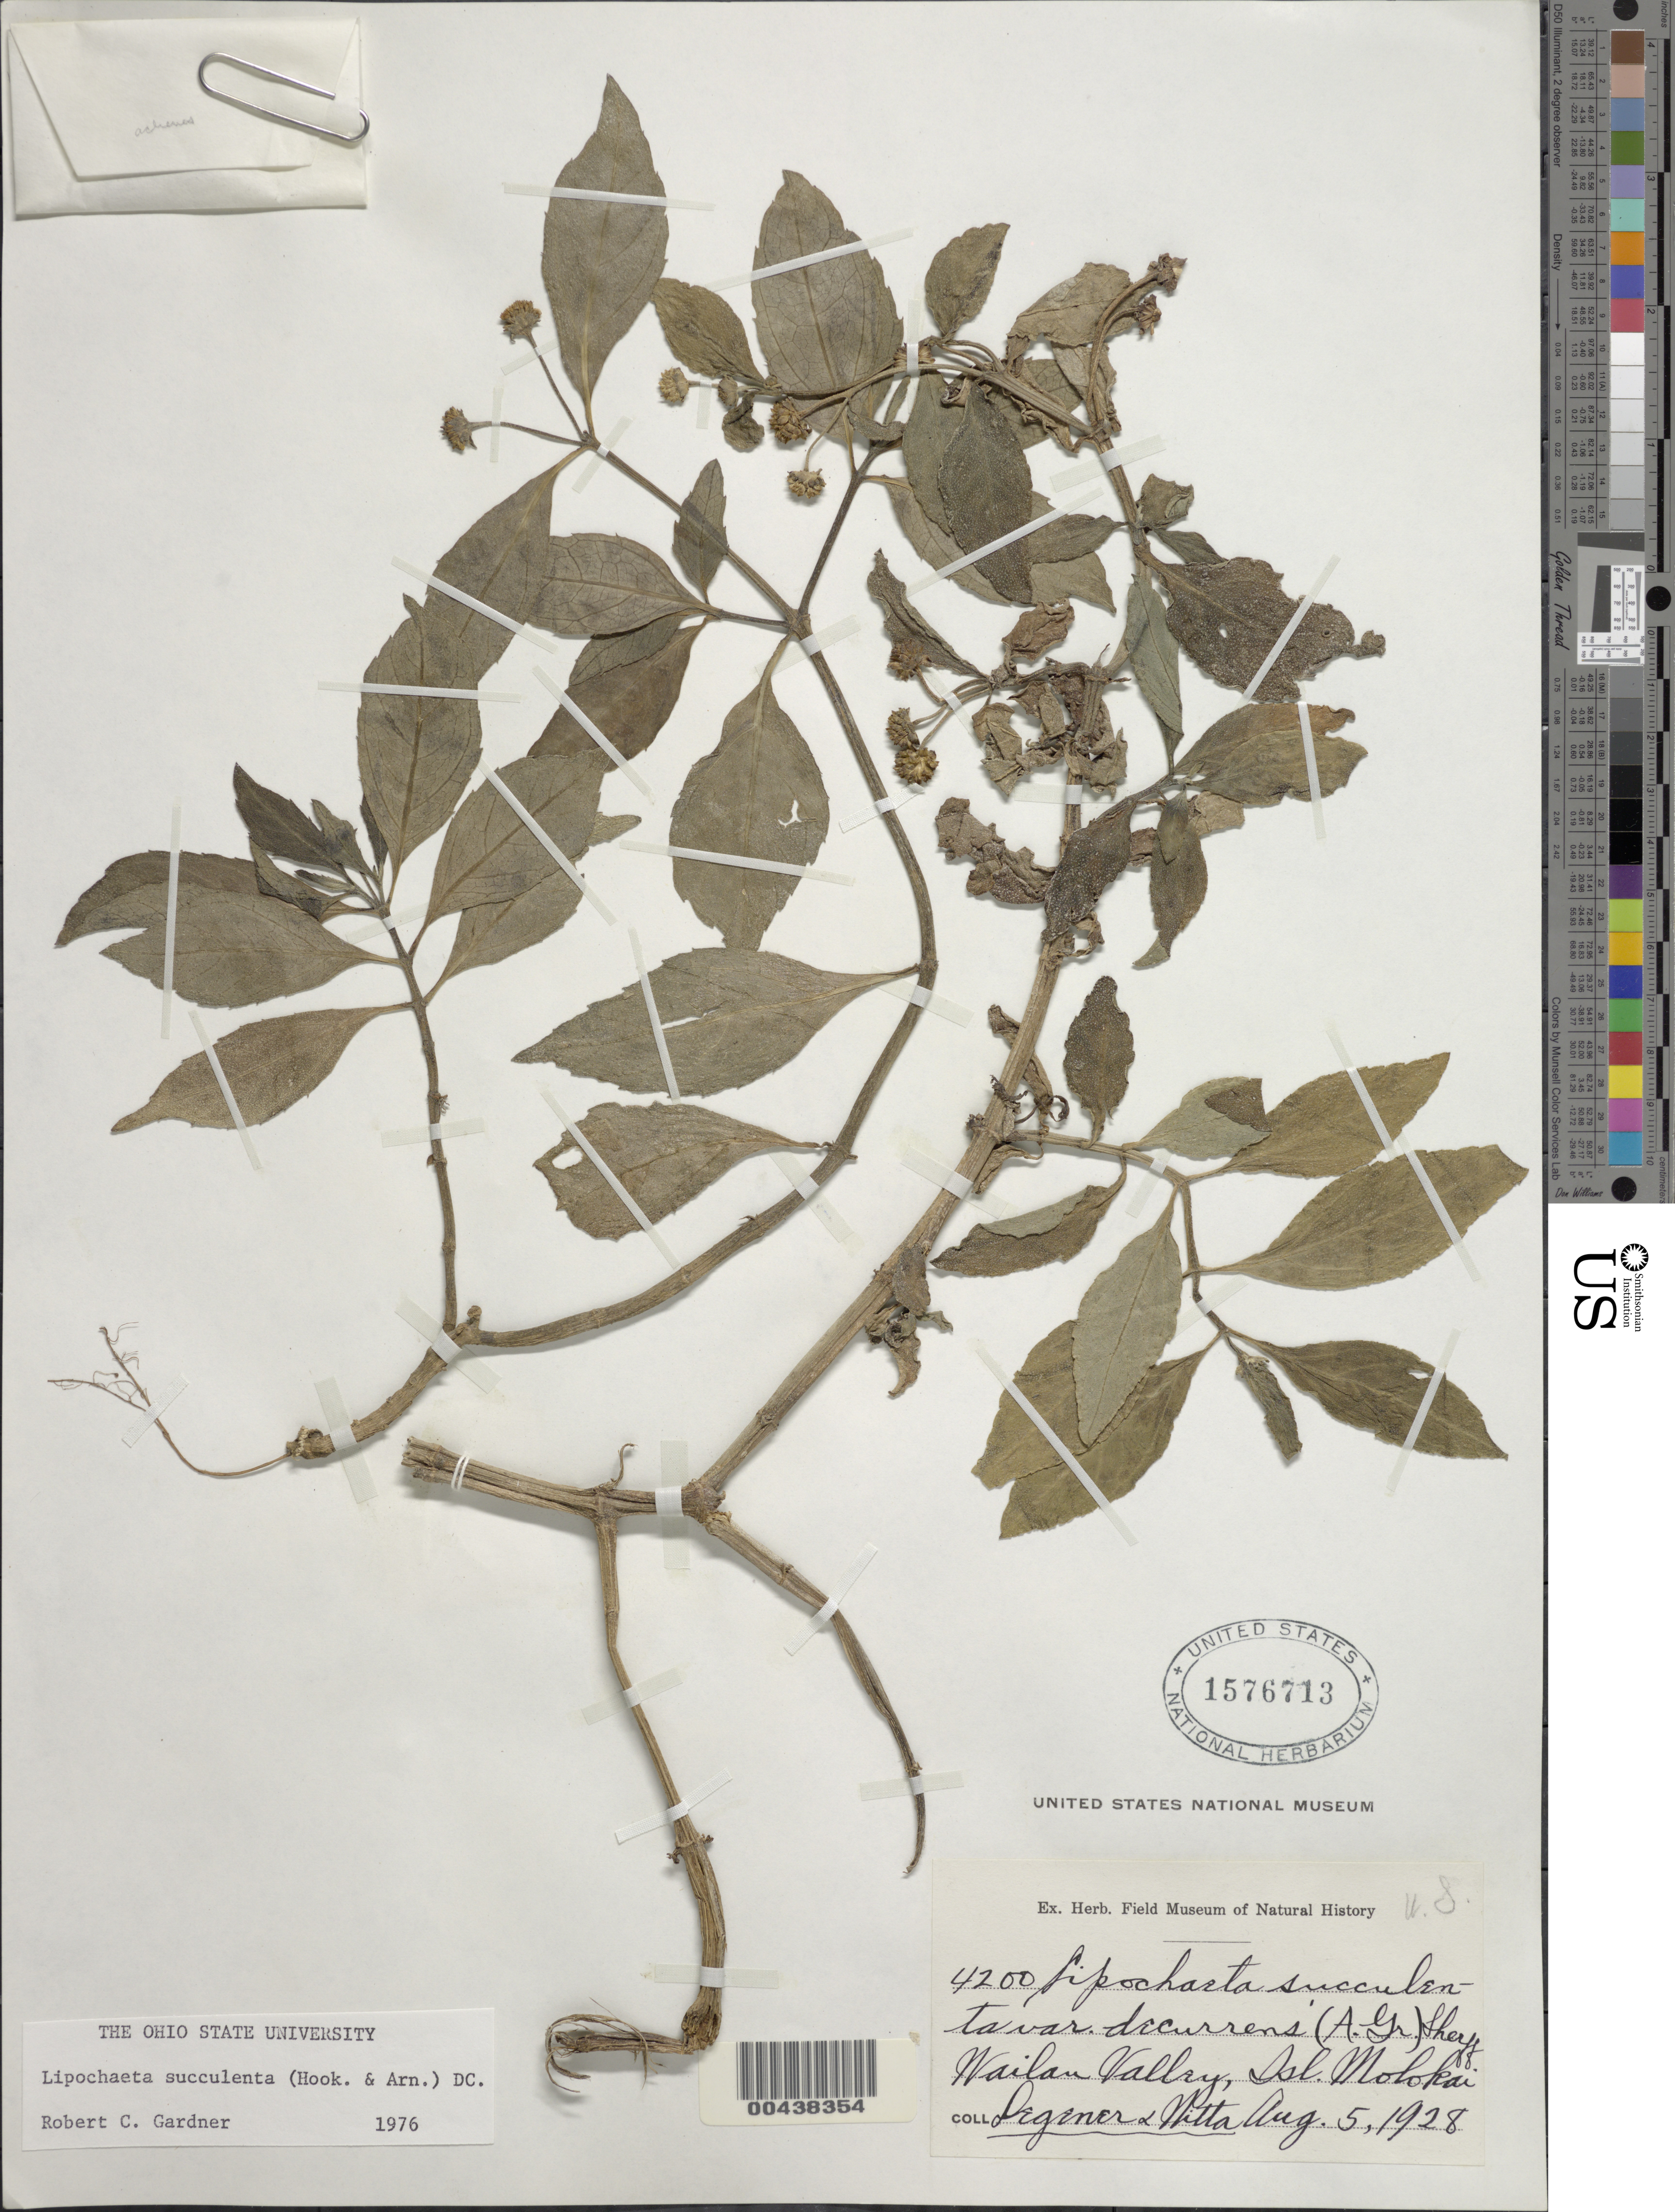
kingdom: Plantae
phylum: Tracheophyta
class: Magnoliopsida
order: Asterales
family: Asteraceae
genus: Lipochaeta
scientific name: Lipochaeta succulenta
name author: (Hook. & Arn.) DC.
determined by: Gardner, R. C.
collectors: O. Degener & Nitta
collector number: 4200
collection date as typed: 5 Aug 1928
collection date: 1928-08-05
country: United States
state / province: Hawaii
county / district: Maui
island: Moloka'i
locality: Wailau Valley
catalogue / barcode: US 1576713